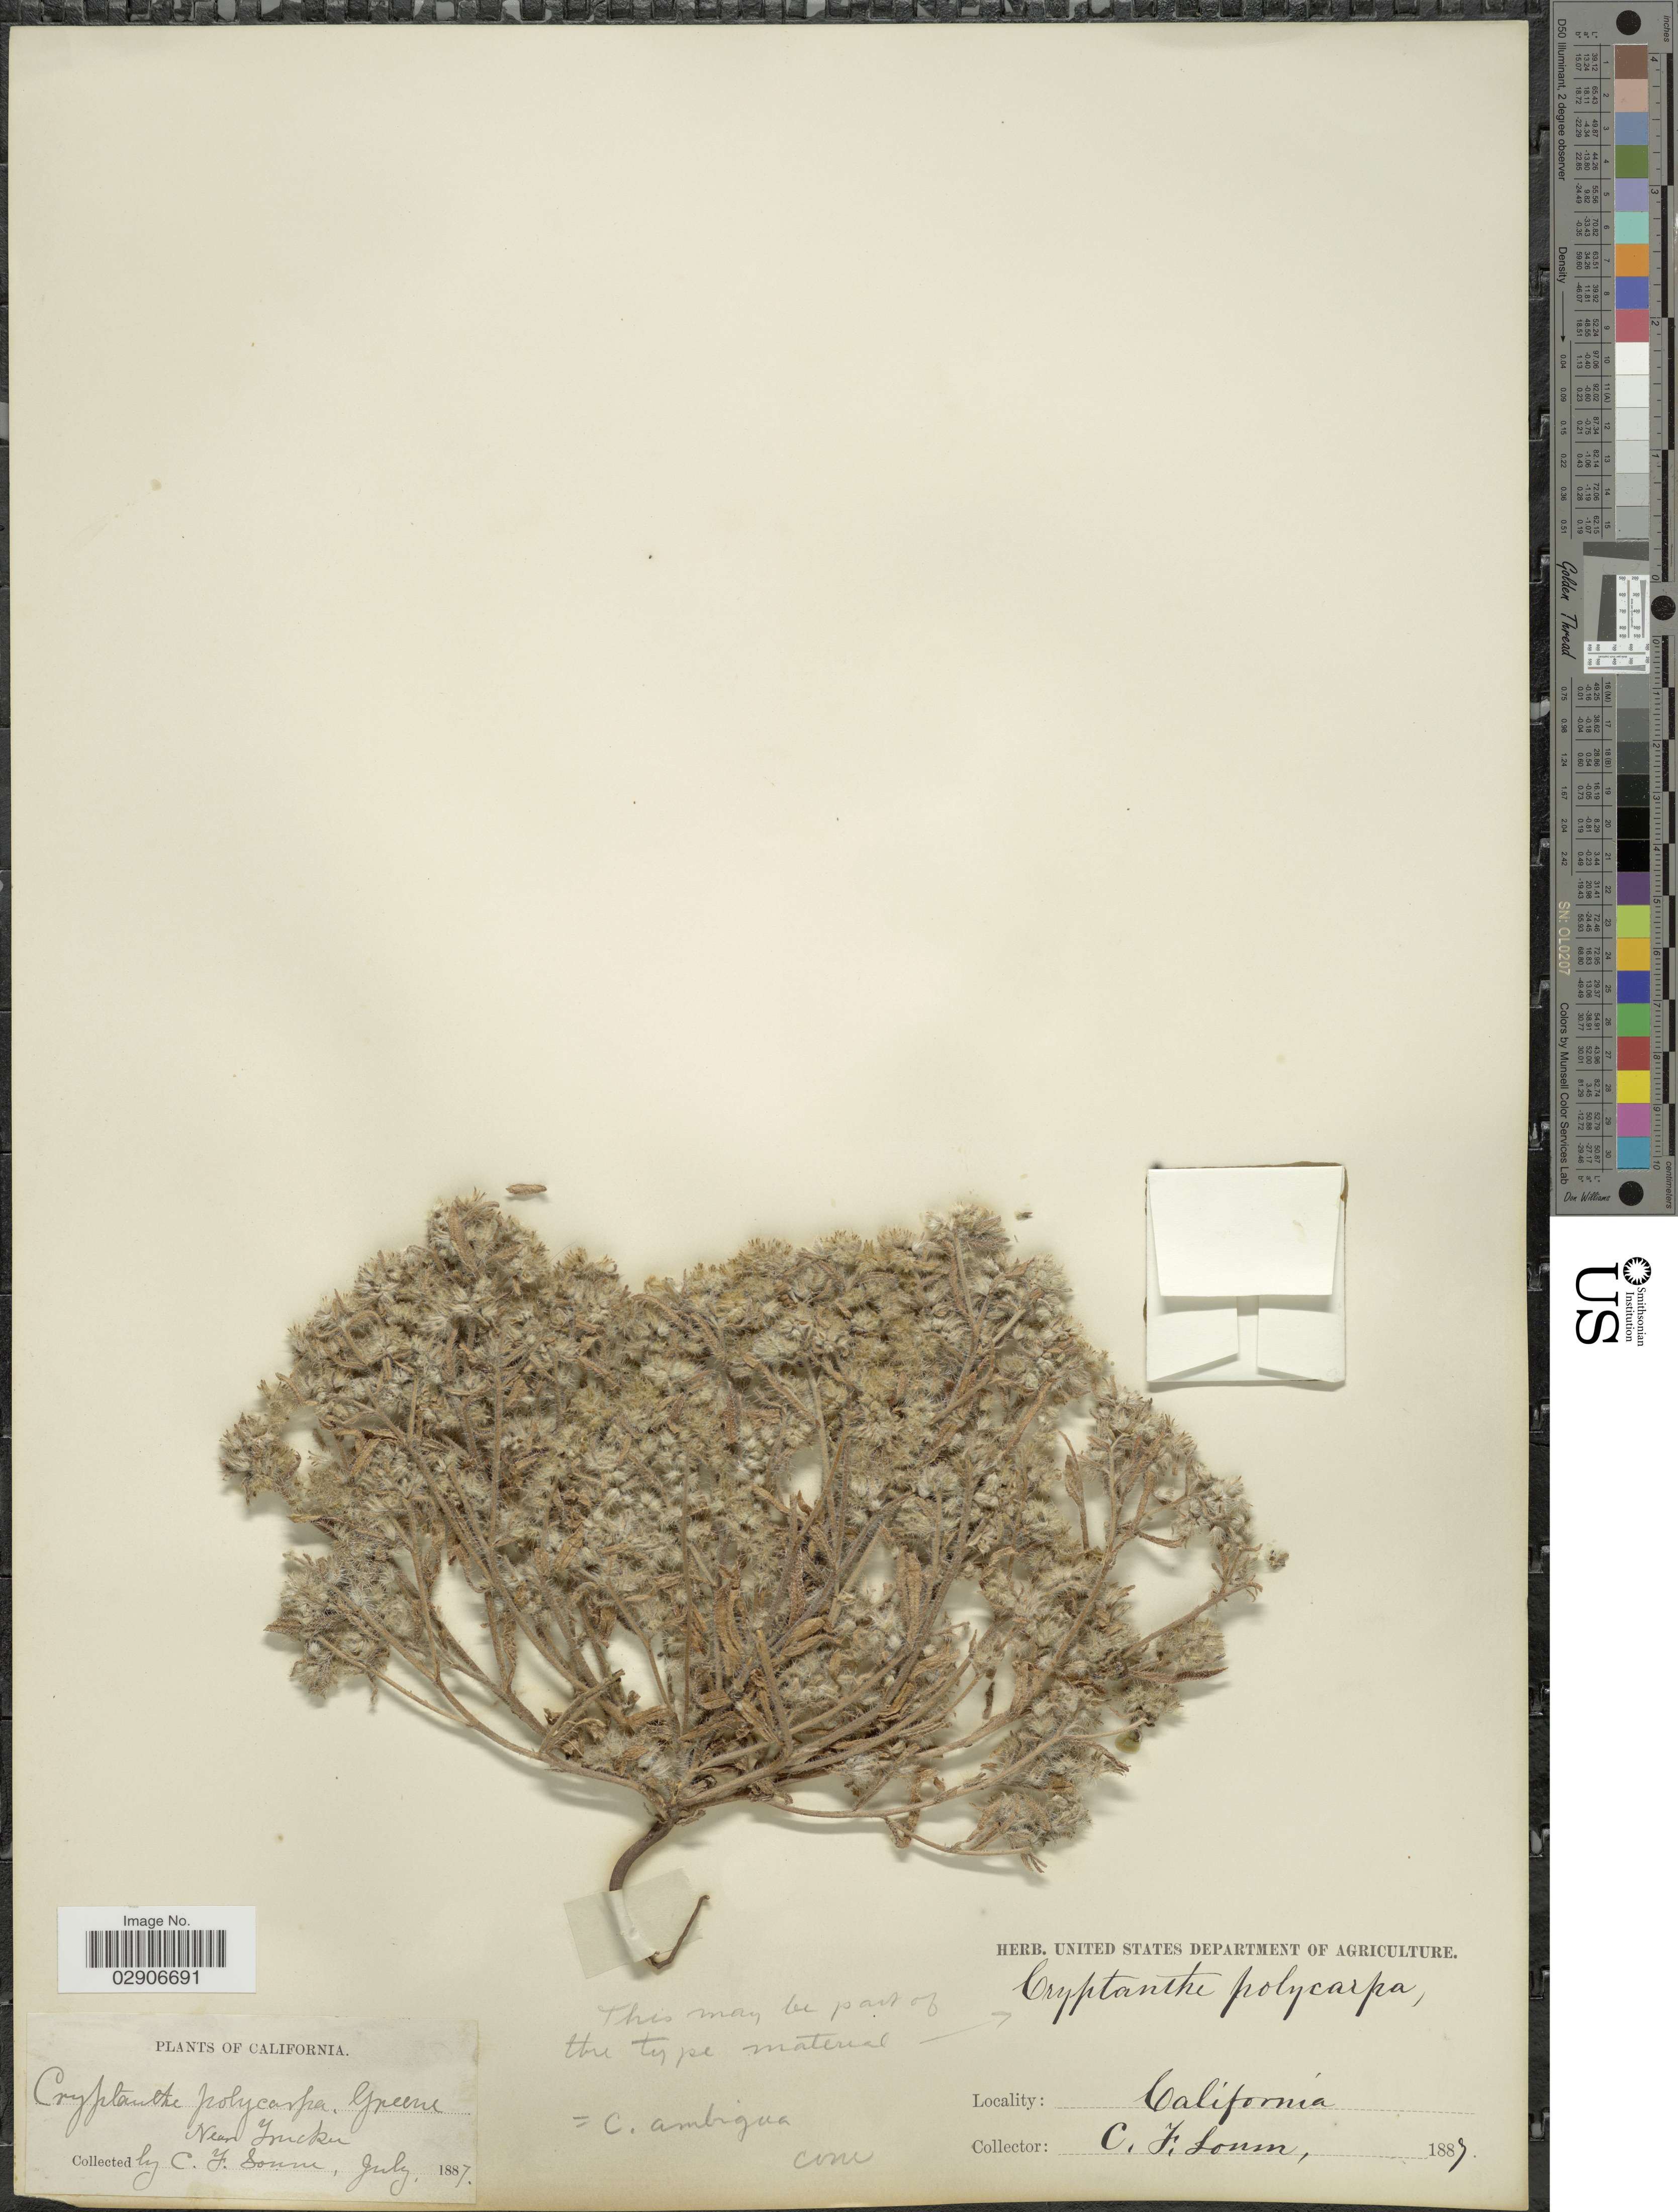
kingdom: Plantae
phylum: Tracheophyta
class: Magnoliopsida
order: Boraginales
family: Boraginaceae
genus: Cryptantha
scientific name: Cryptantha ambigua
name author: (A. Gray) Greene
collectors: C. Sonne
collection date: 1887-07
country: United States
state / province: California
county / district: Nevada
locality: Near Truckee. California.